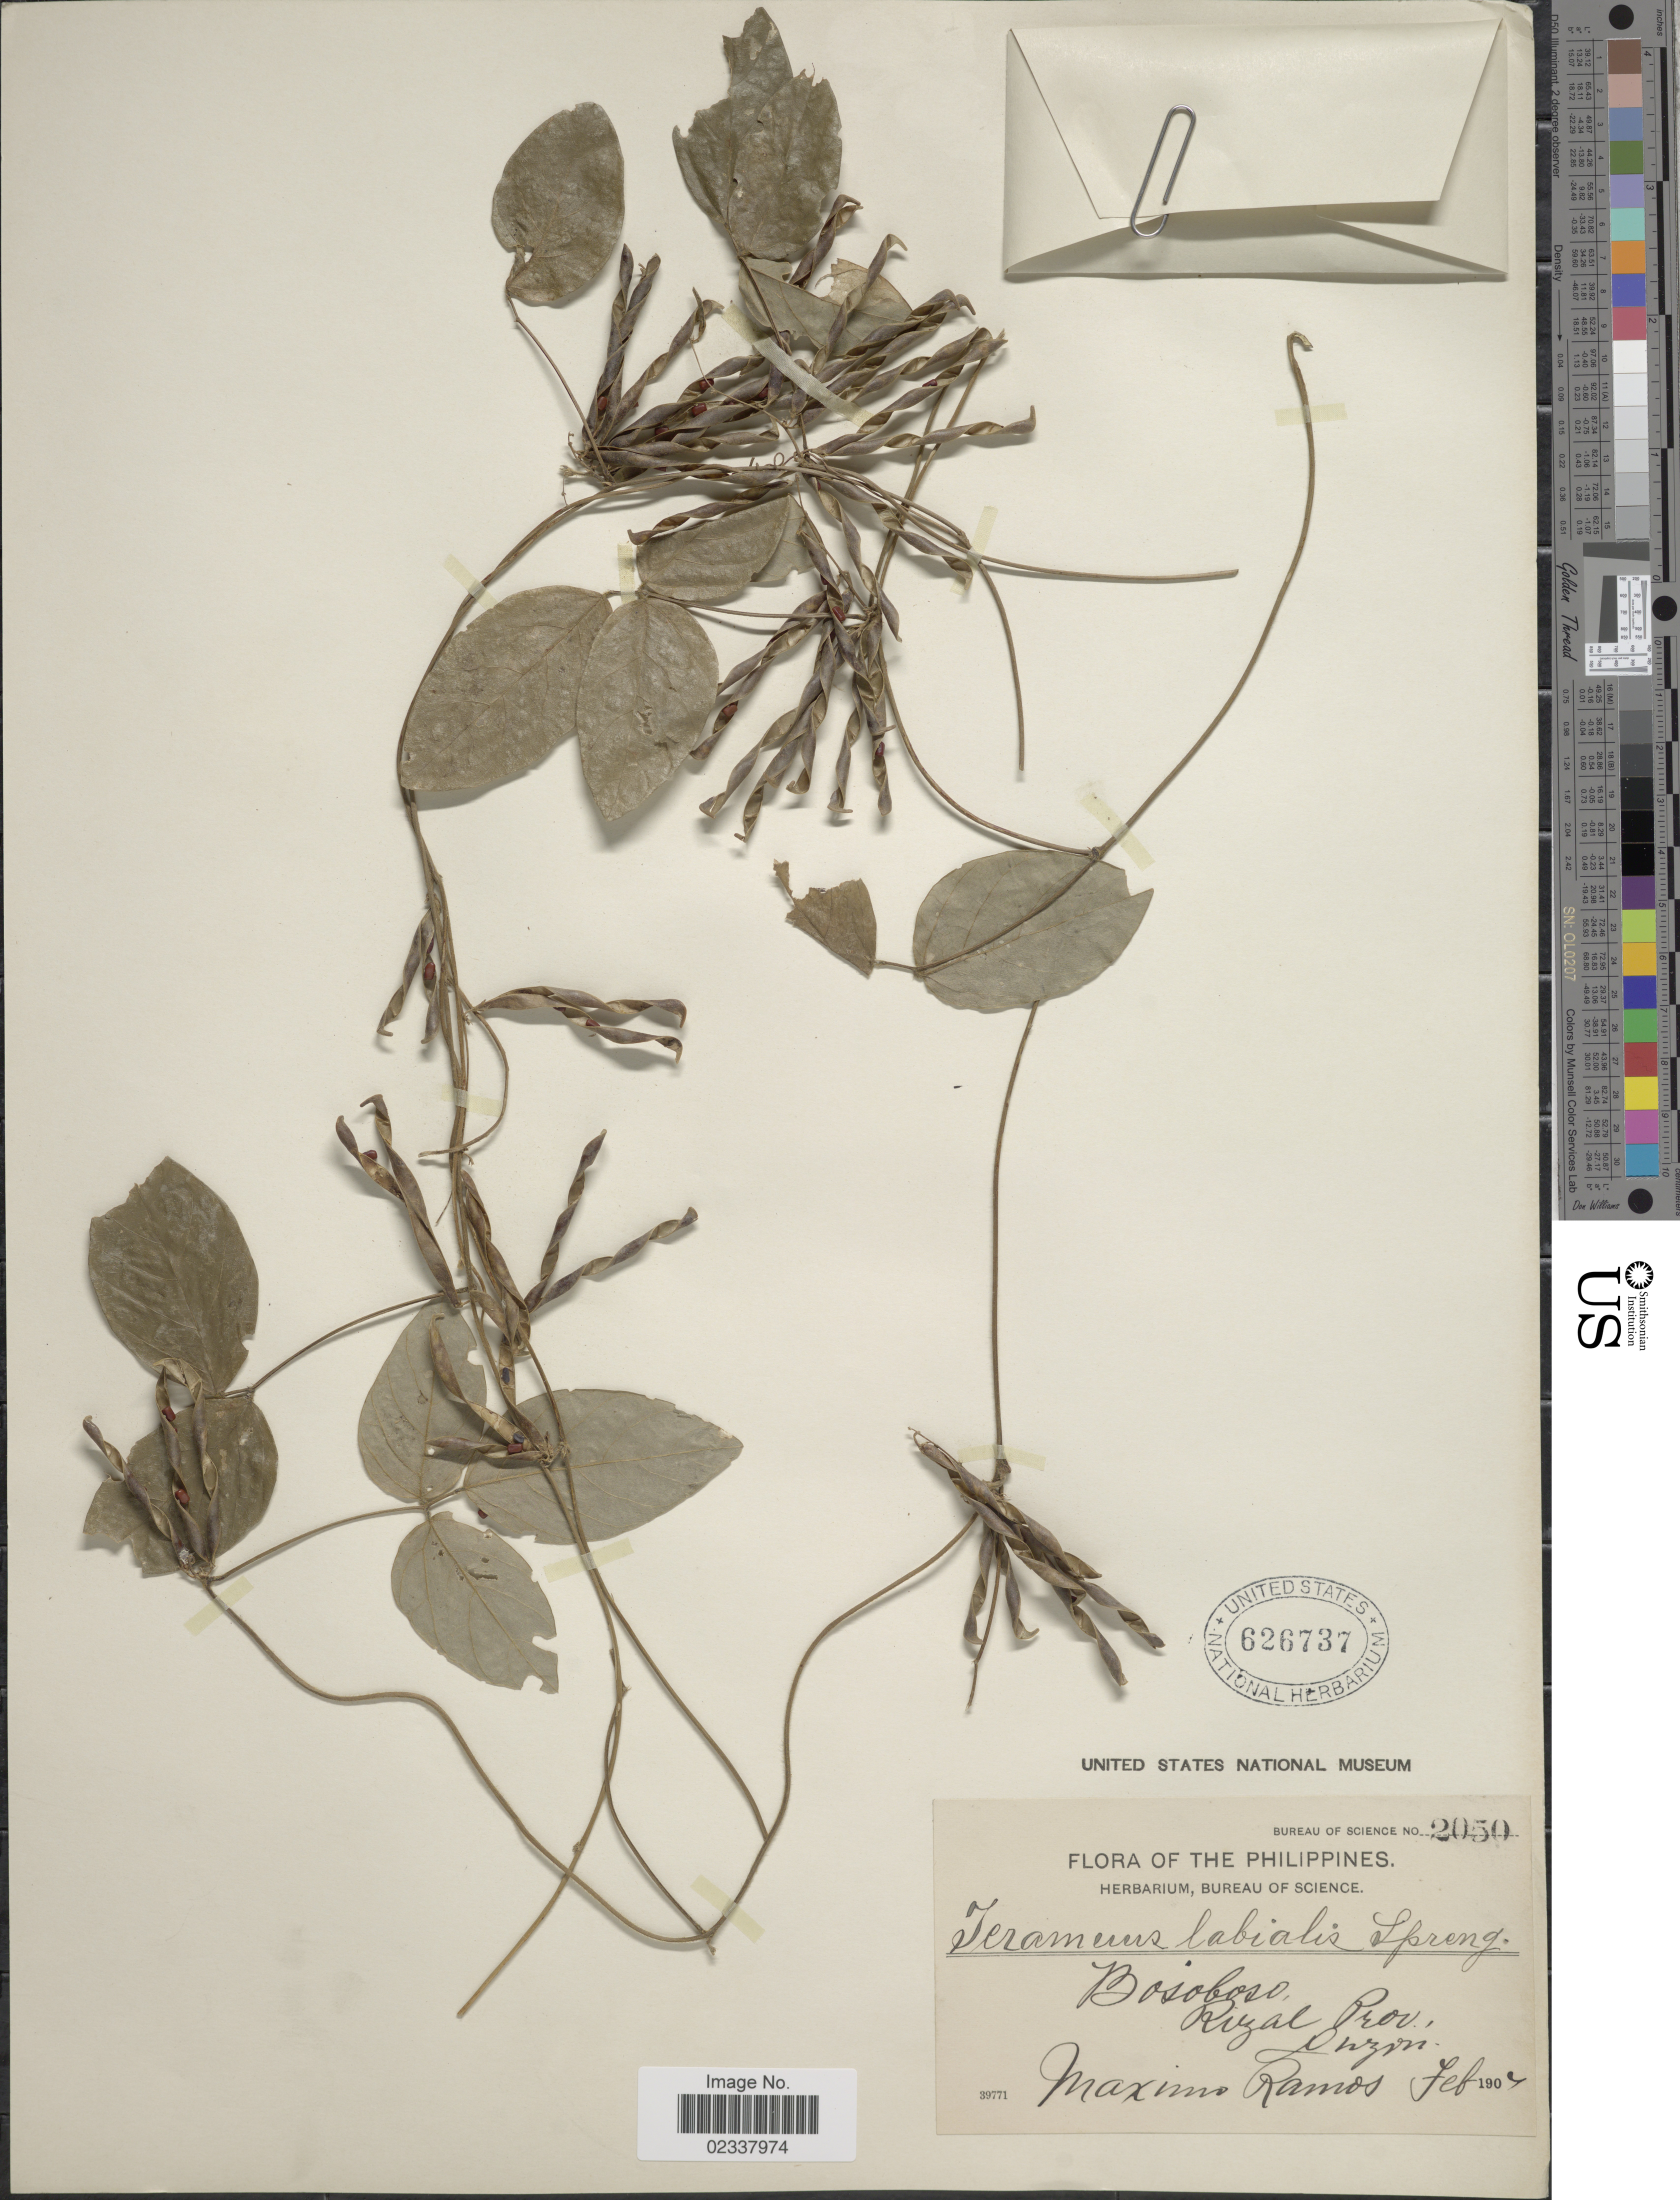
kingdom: Plantae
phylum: Tracheophyta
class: Magnoliopsida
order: Fabales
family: Fabaceae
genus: Teramnus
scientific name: Teramnus labialis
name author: (L. f.) Spreng.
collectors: M. Ramos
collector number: Bureau of Science 2050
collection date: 1907-02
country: Philippines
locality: Bosoboso, Rizal Prov., Luzon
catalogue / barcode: US 626737